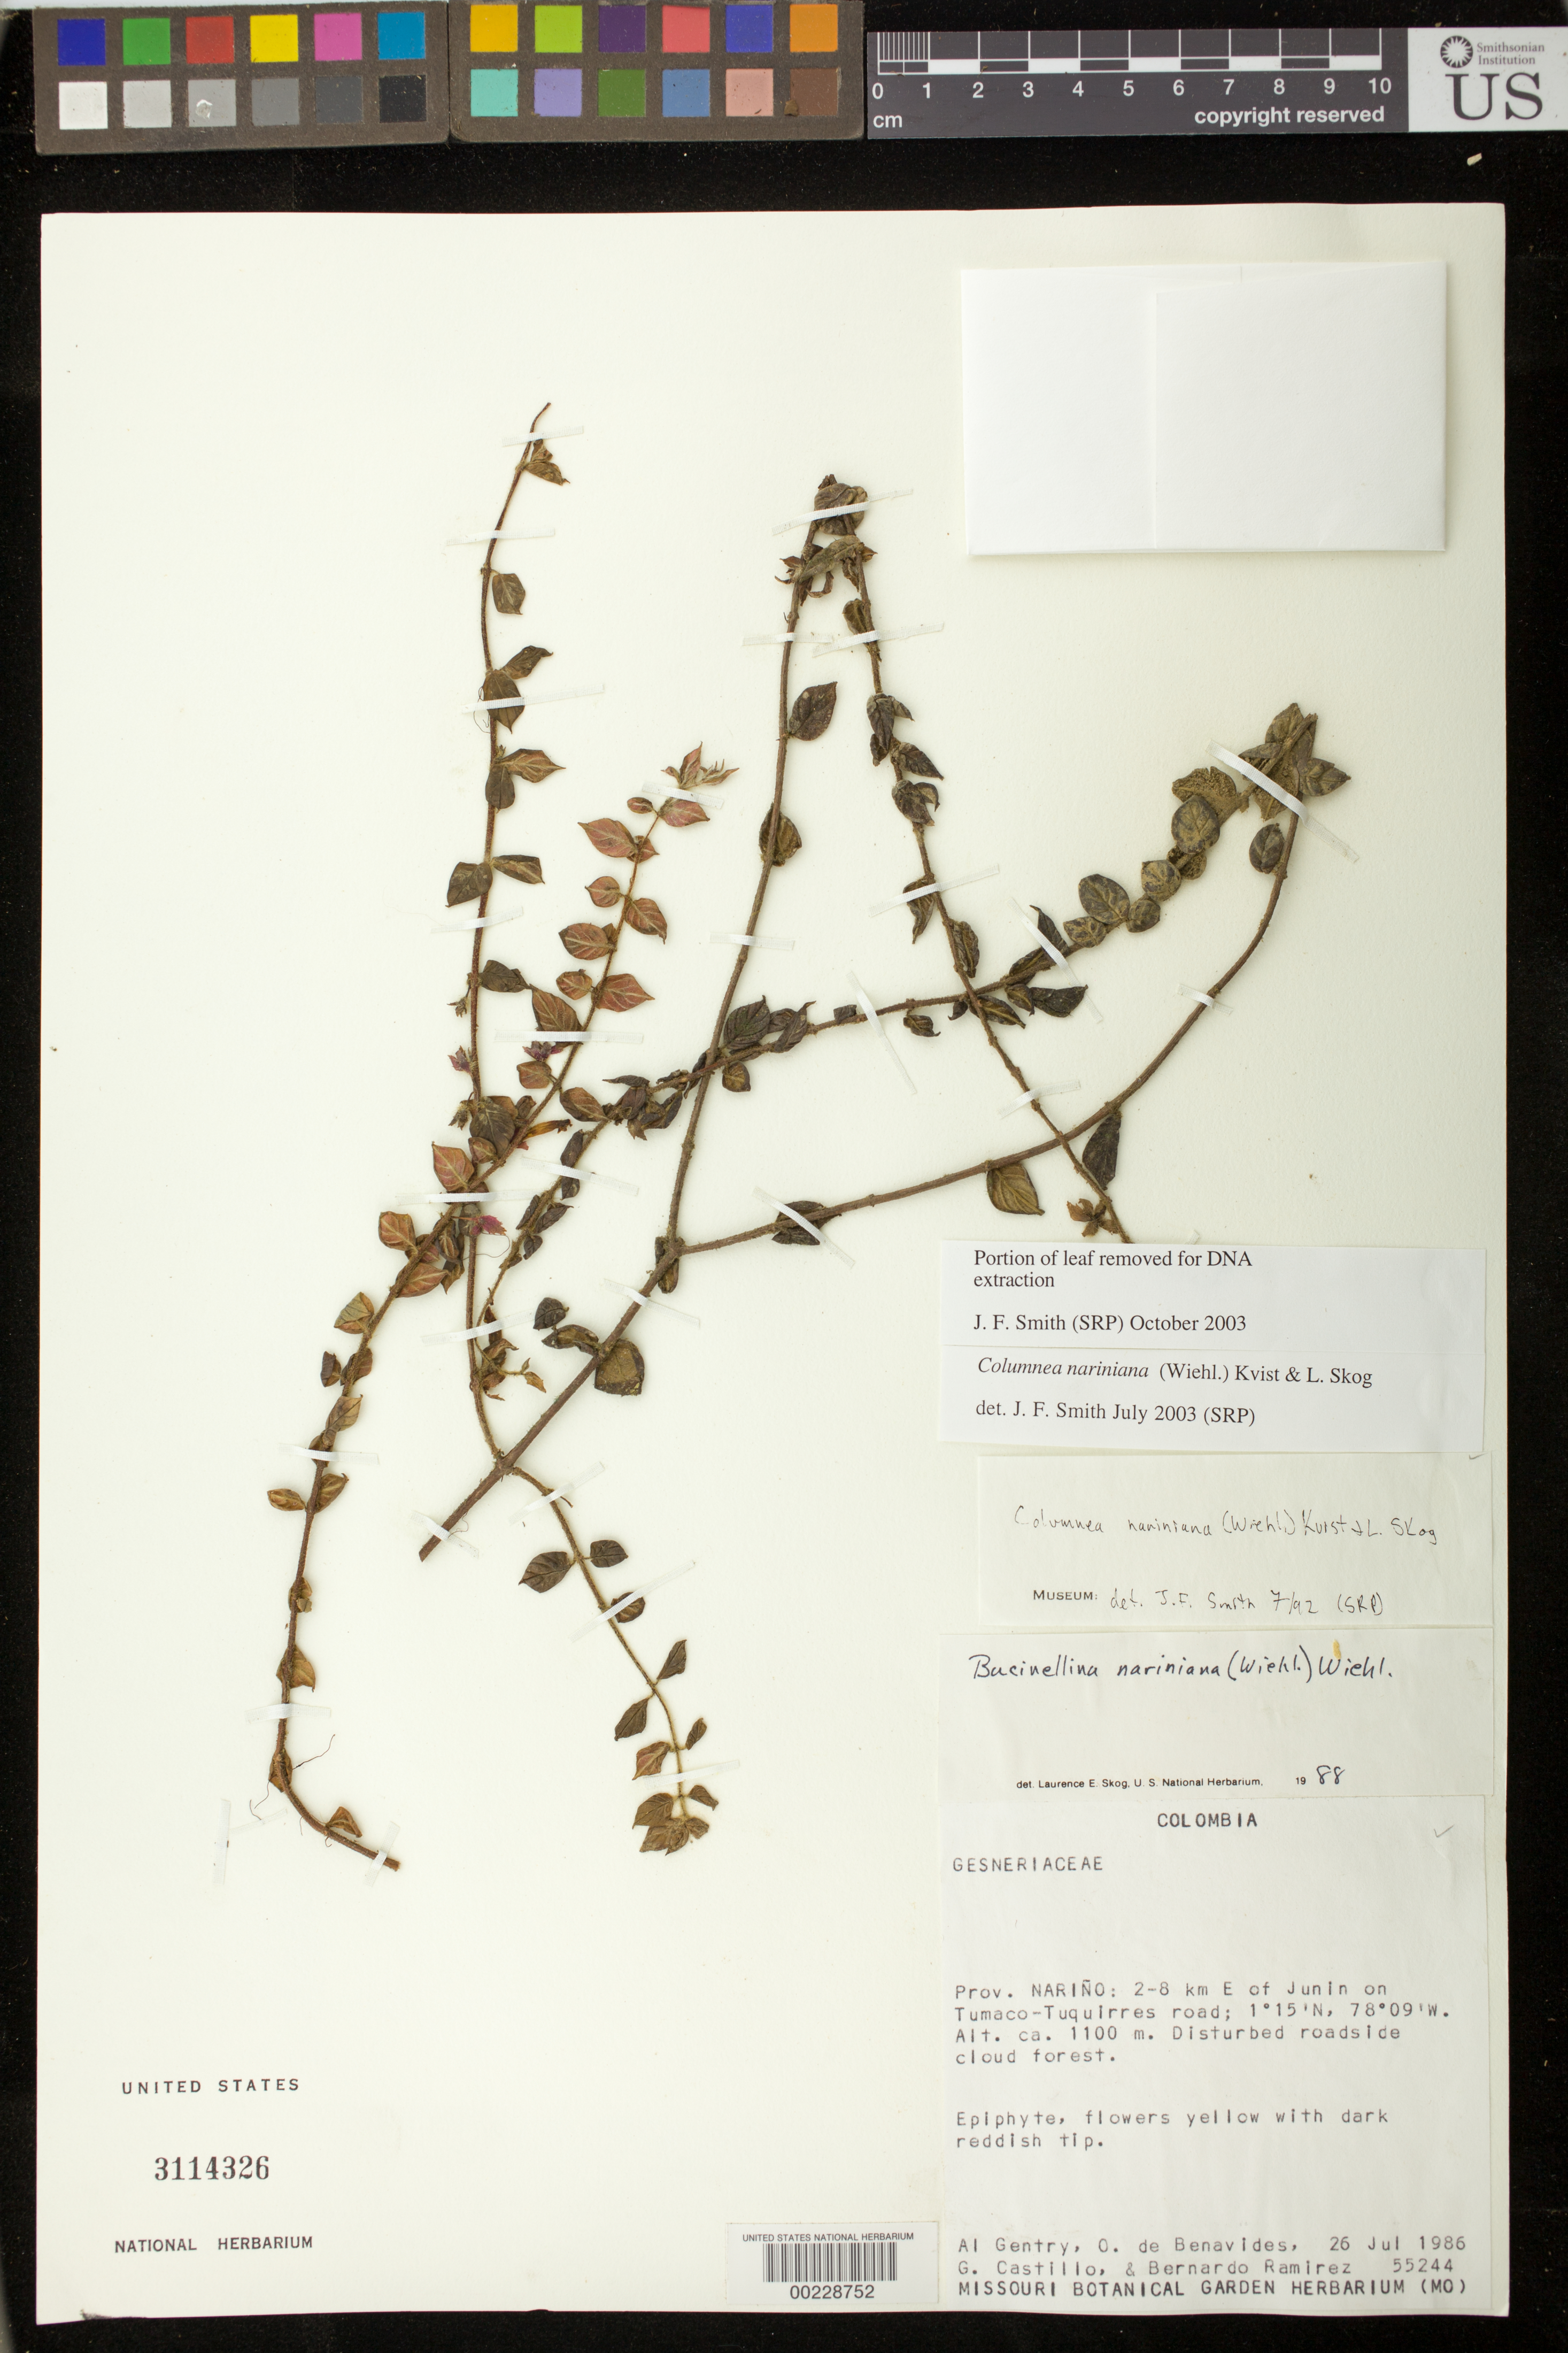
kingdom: Plantae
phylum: Tracheophyta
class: Magnoliopsida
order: Lamiales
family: Gesneriaceae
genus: Columnea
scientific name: Columnea nariniana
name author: (Wiehler) L.P. Kvist & L.E. Skog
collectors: A. H. Gentry, Olga S. de Benavides, G. Castillo C. & B. Ramírez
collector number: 55244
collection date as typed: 26 Jul 1986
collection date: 1986-07-26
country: Colombia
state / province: Nariño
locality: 2-8 km E of Junin on Tumaco-Tuquirres road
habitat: Disturbed roadside cloud forest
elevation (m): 1100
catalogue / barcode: US 3114326